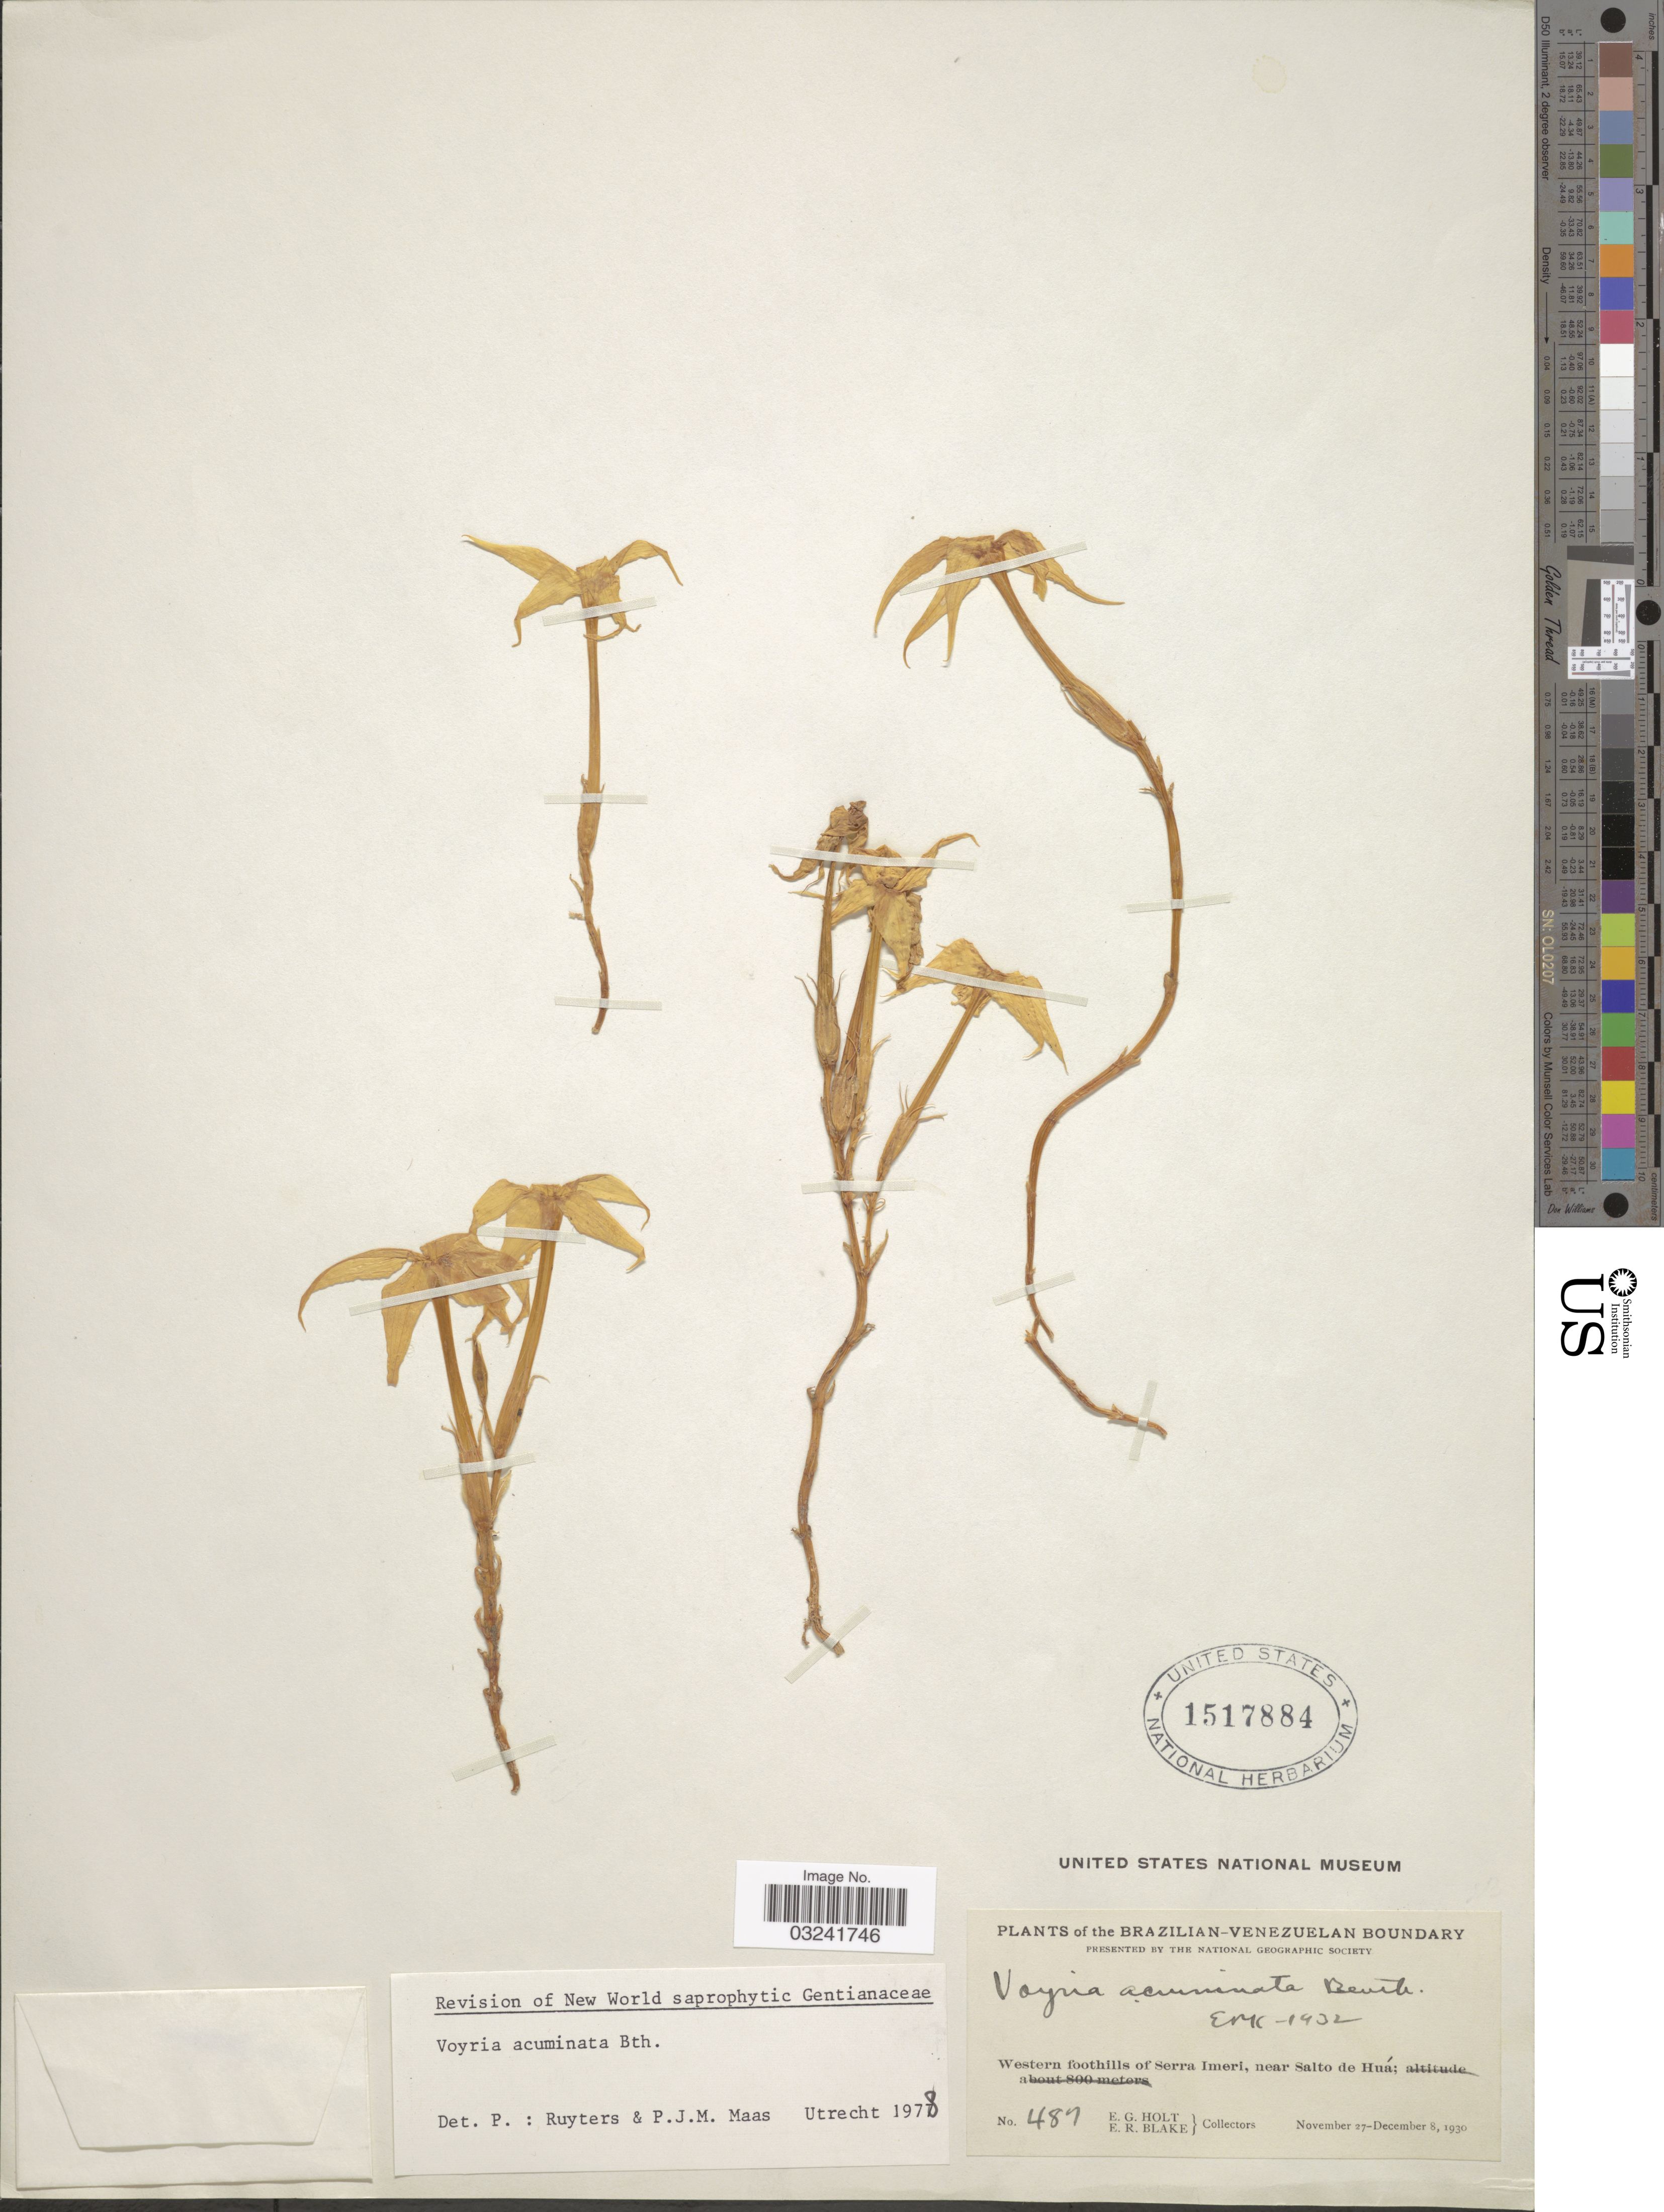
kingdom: Plantae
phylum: Tracheophyta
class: Magnoliopsida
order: Gentianales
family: Gentianaceae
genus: Voyria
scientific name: Voyria acuminata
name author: Benth.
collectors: E. G. Holt & E. R. Blake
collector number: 487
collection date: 1930-11-27/1930-12-08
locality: The Brazilian-Venezuelan Boundary, Western foothills of Serra Imeri, near Salto de Huá.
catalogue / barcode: US 1517884